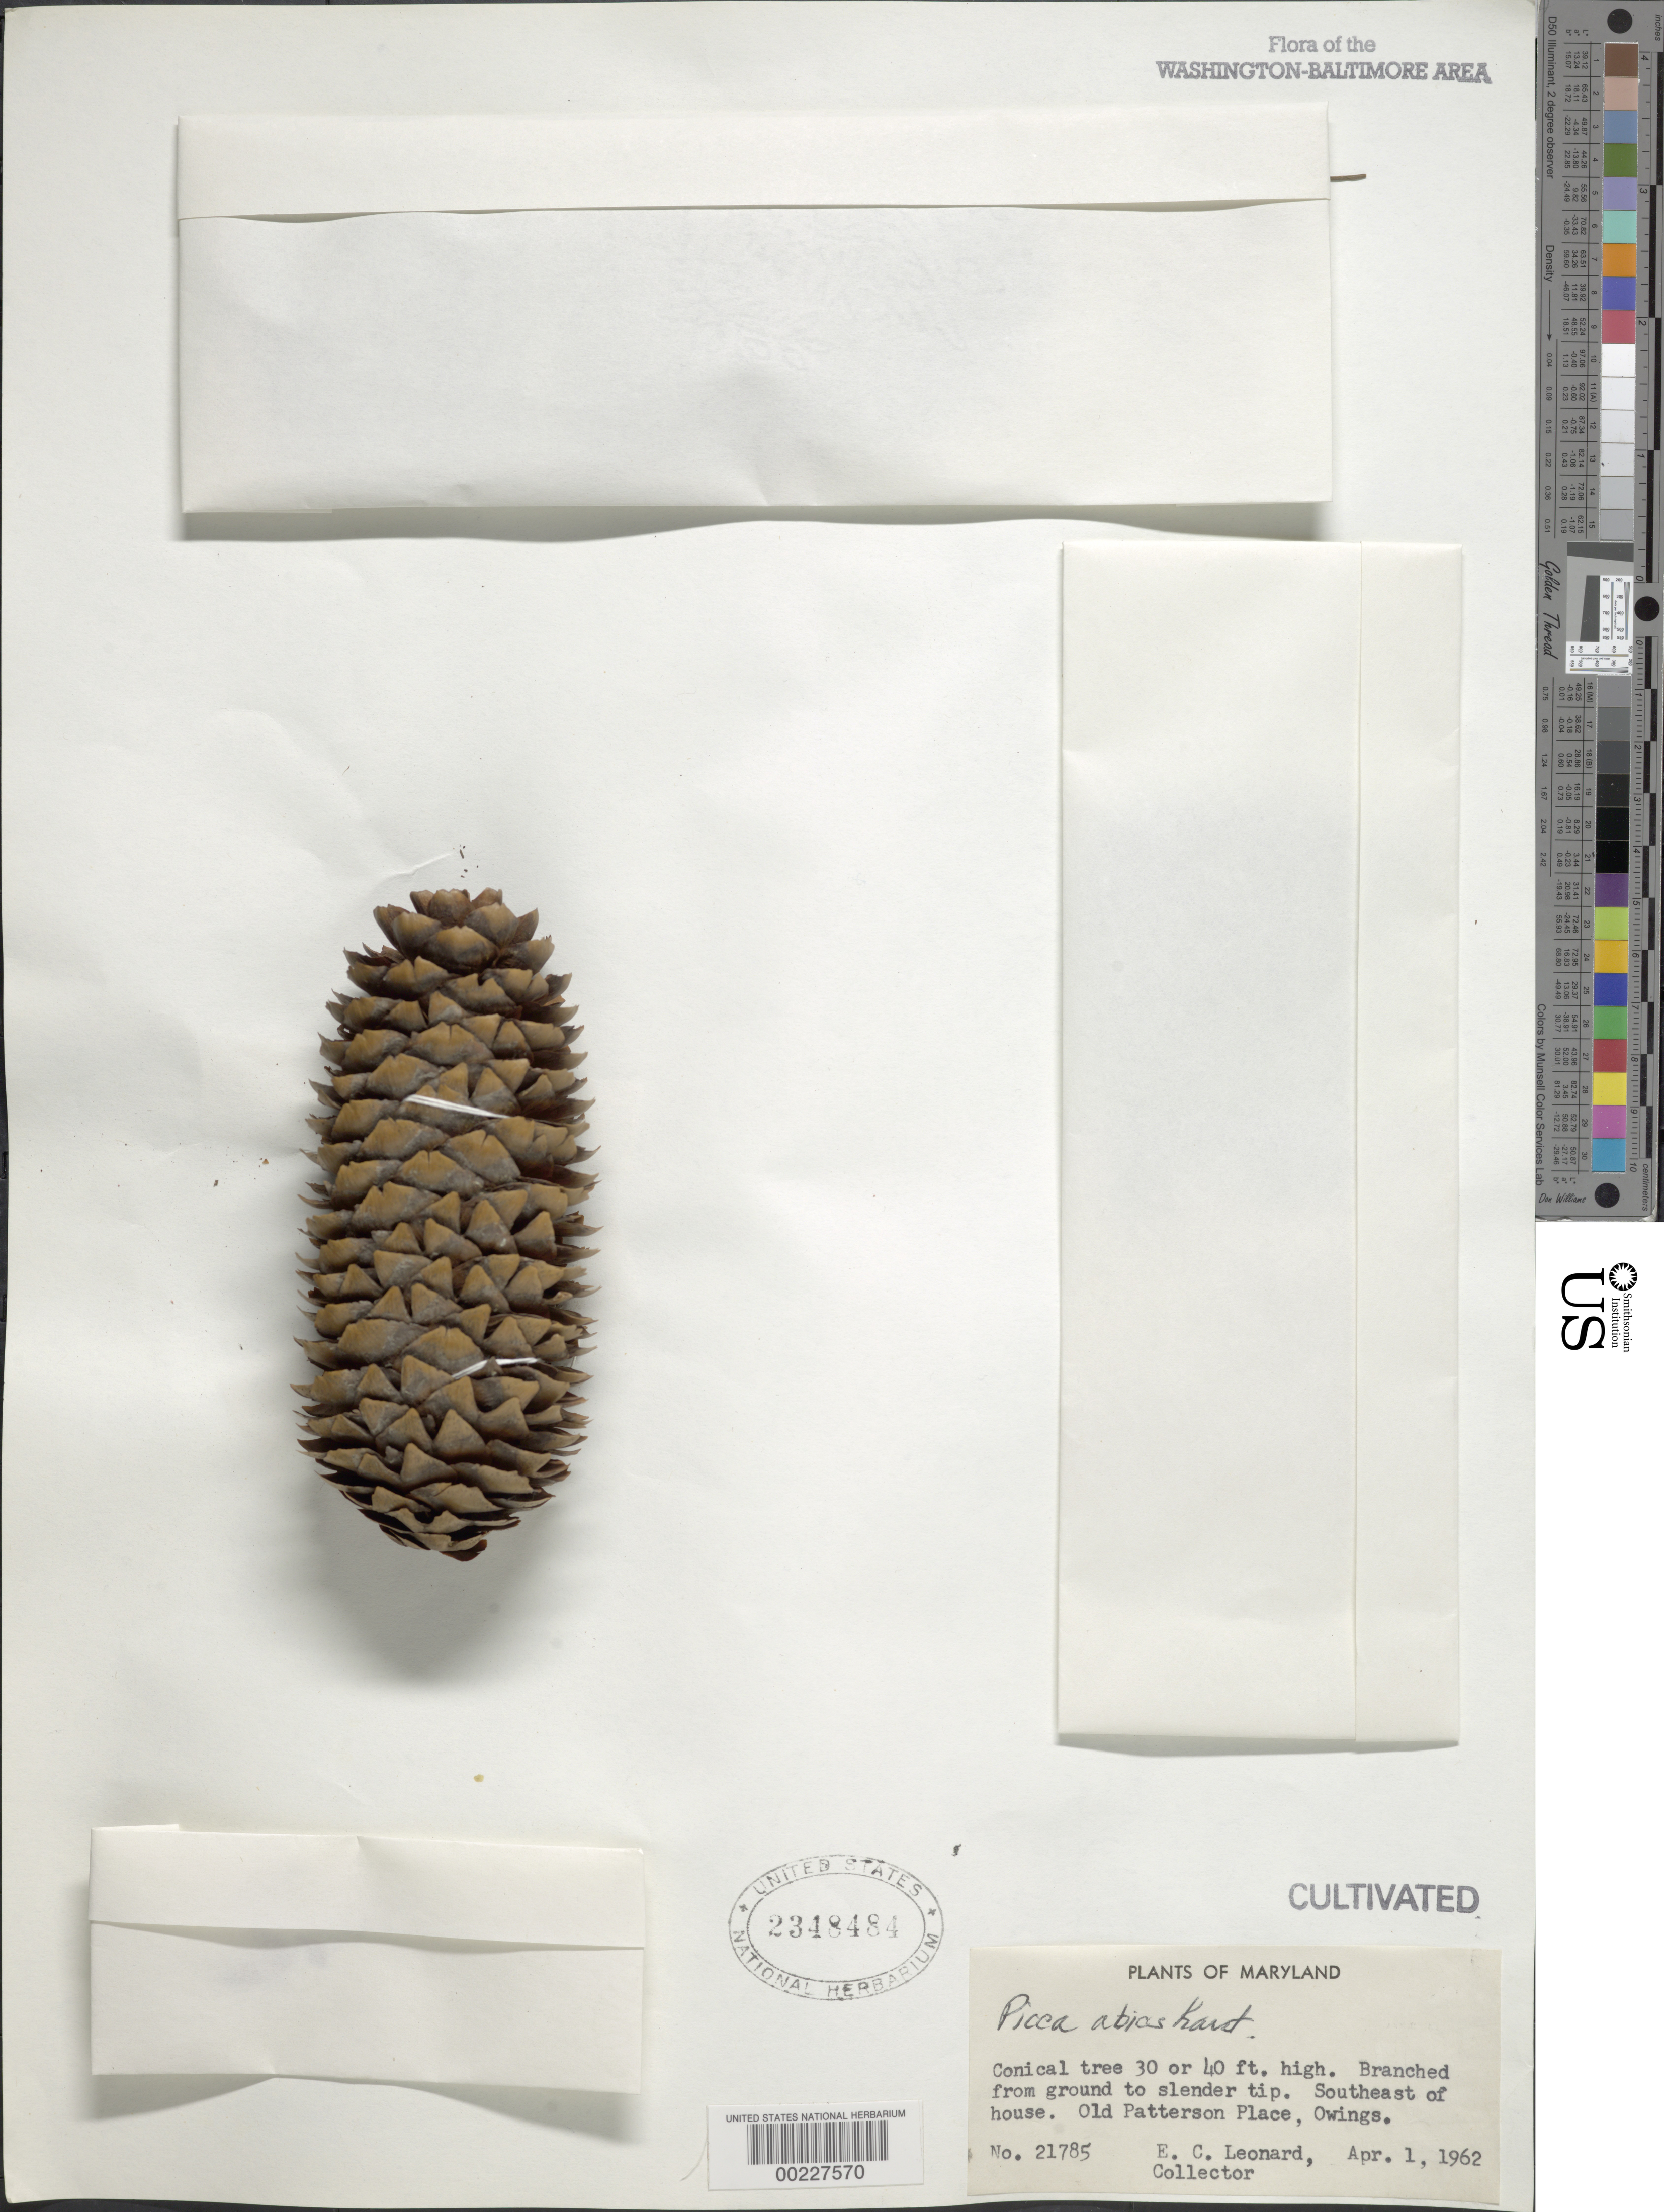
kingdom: Plantae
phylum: Tracheophyta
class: Pinopsida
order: Pinales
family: Pinaceae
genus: Picea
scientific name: Picea abies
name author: (L.) H. Karst.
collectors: E. C. Leonard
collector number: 21785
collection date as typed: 01 Apr 1962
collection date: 1962-04-01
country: United States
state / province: Maryland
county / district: Calvert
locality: Owings, Old Paterson place, SE of House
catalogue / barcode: US 2348484